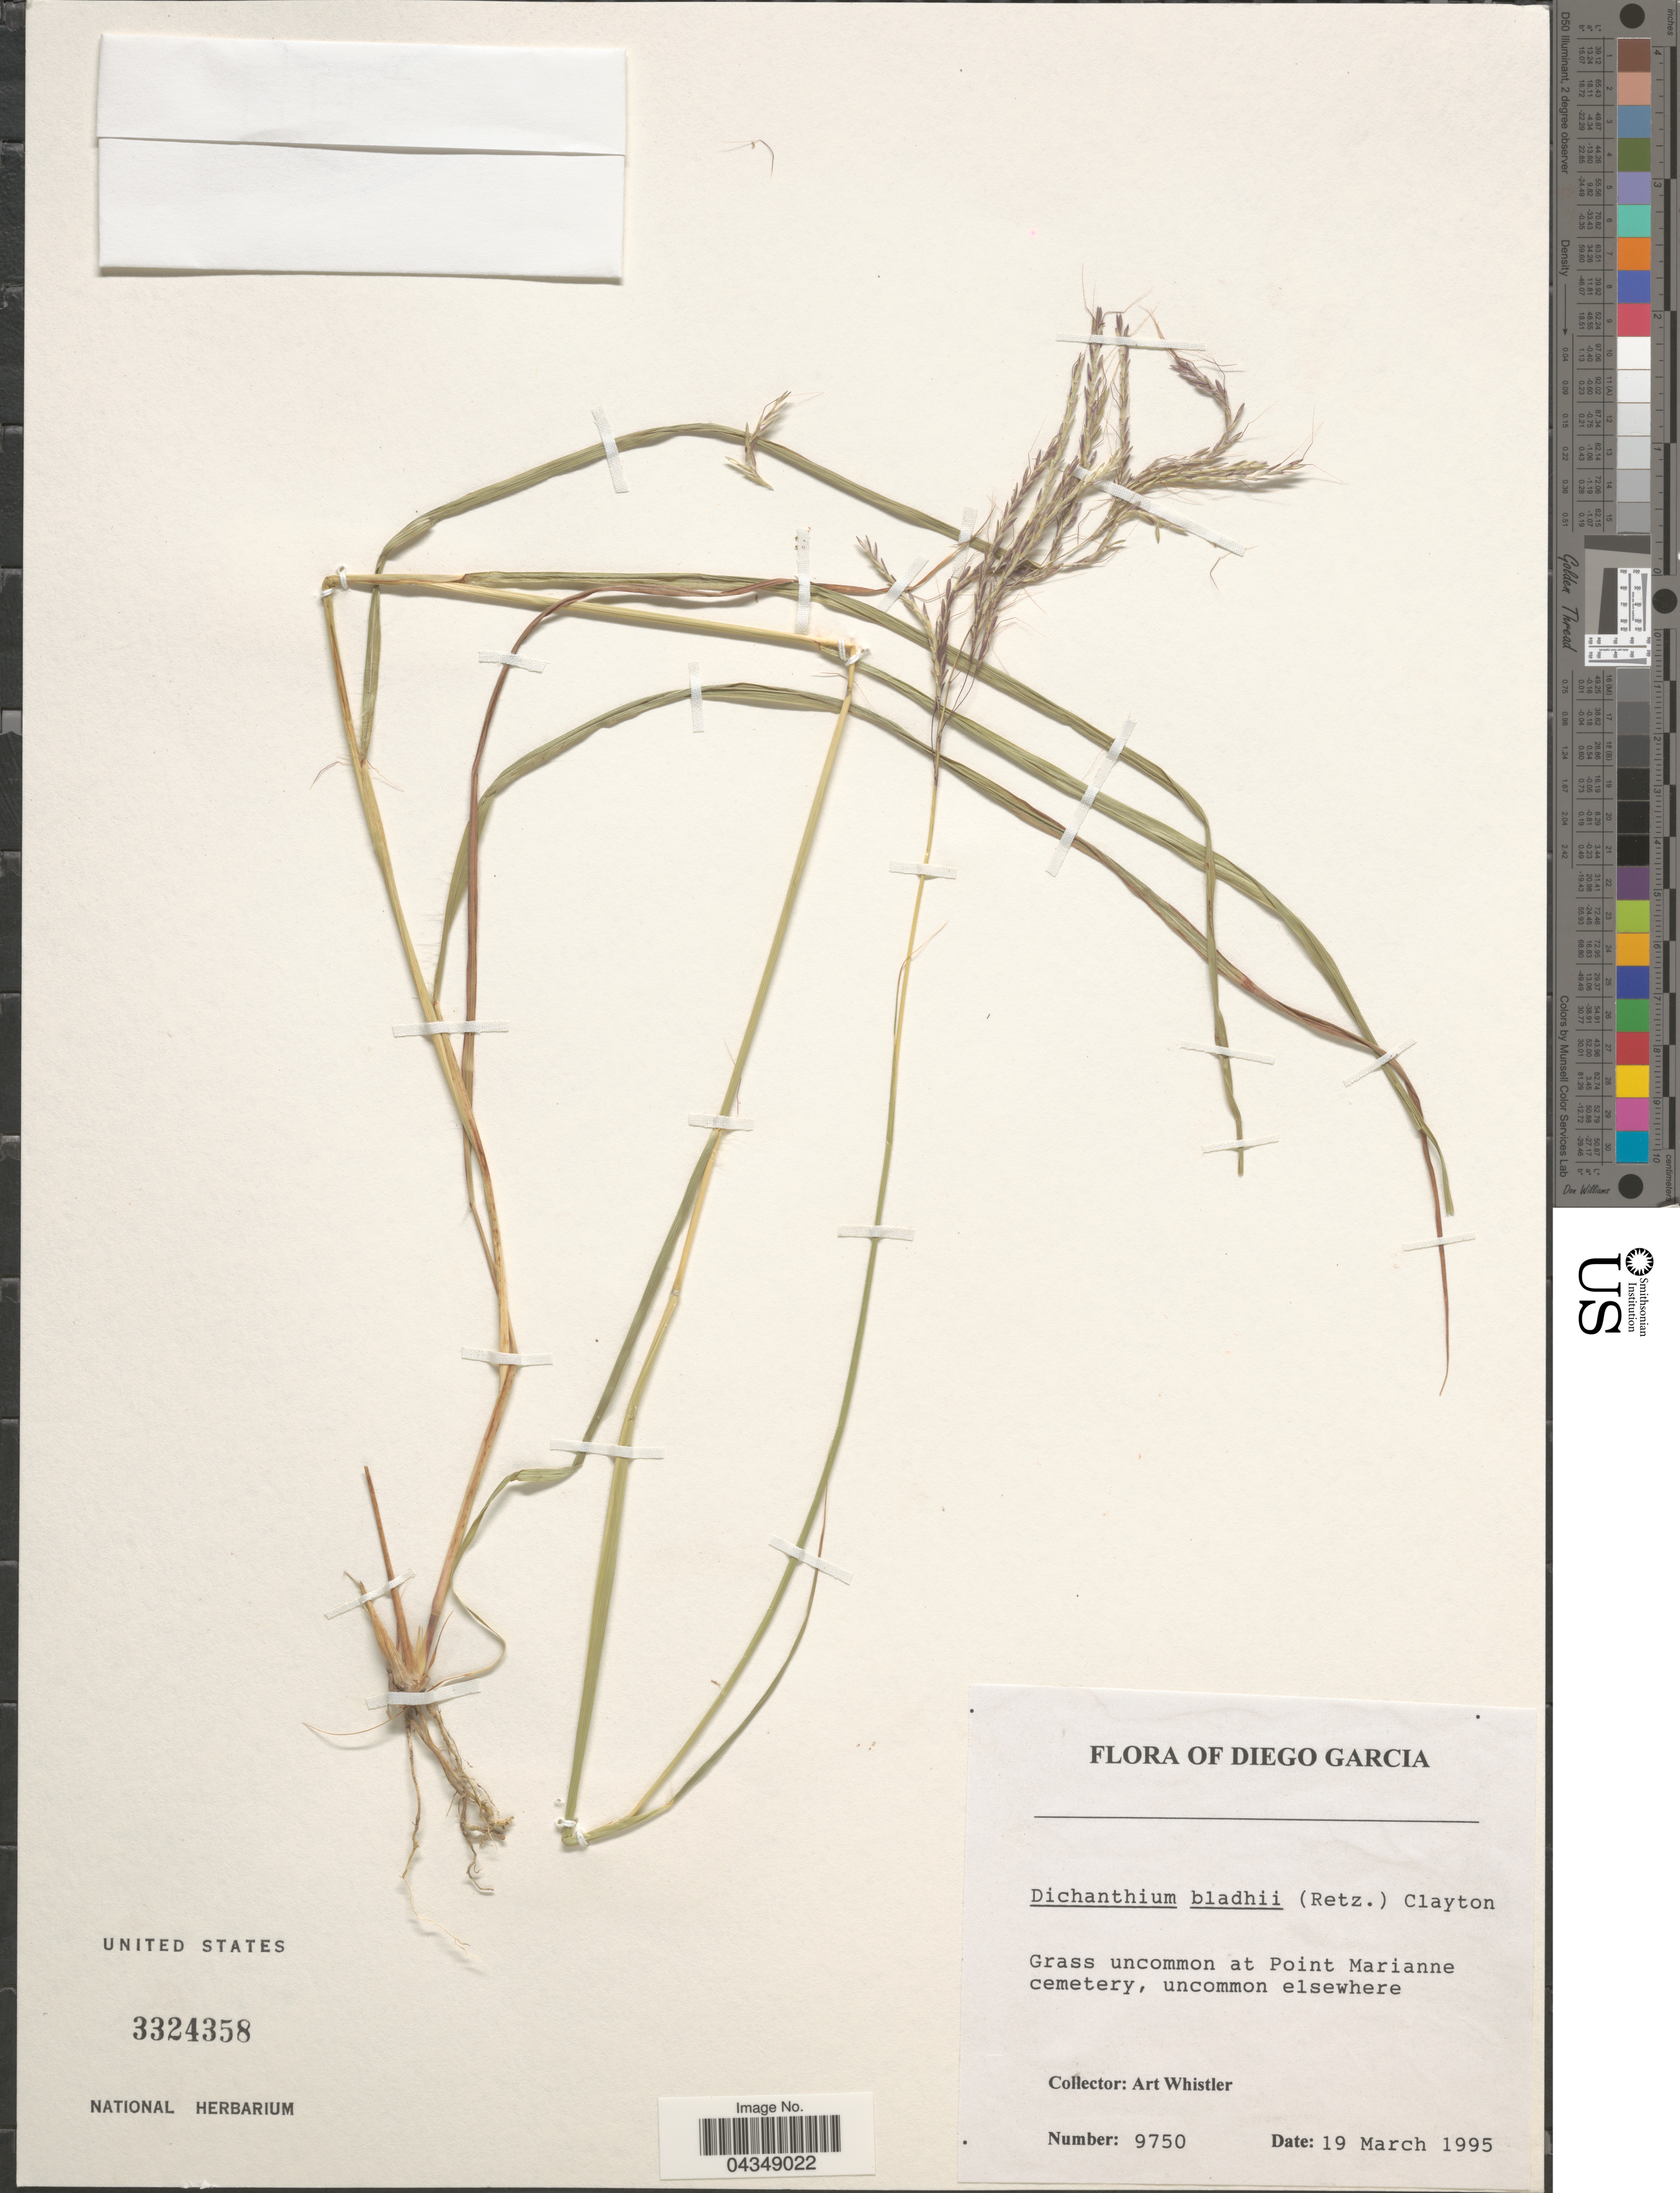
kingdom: Plantae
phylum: Tracheophyta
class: Liliopsida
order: Poales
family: Poaceae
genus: Bothriochloa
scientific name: Bothriochloa bladhii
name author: (Retz.) S.T. Blake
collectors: A. Whistler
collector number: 9750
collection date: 1995-03-19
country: British Indian Ocean Territory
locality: Diego Garcia. At Point Marianna cemetery.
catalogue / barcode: US 3324358